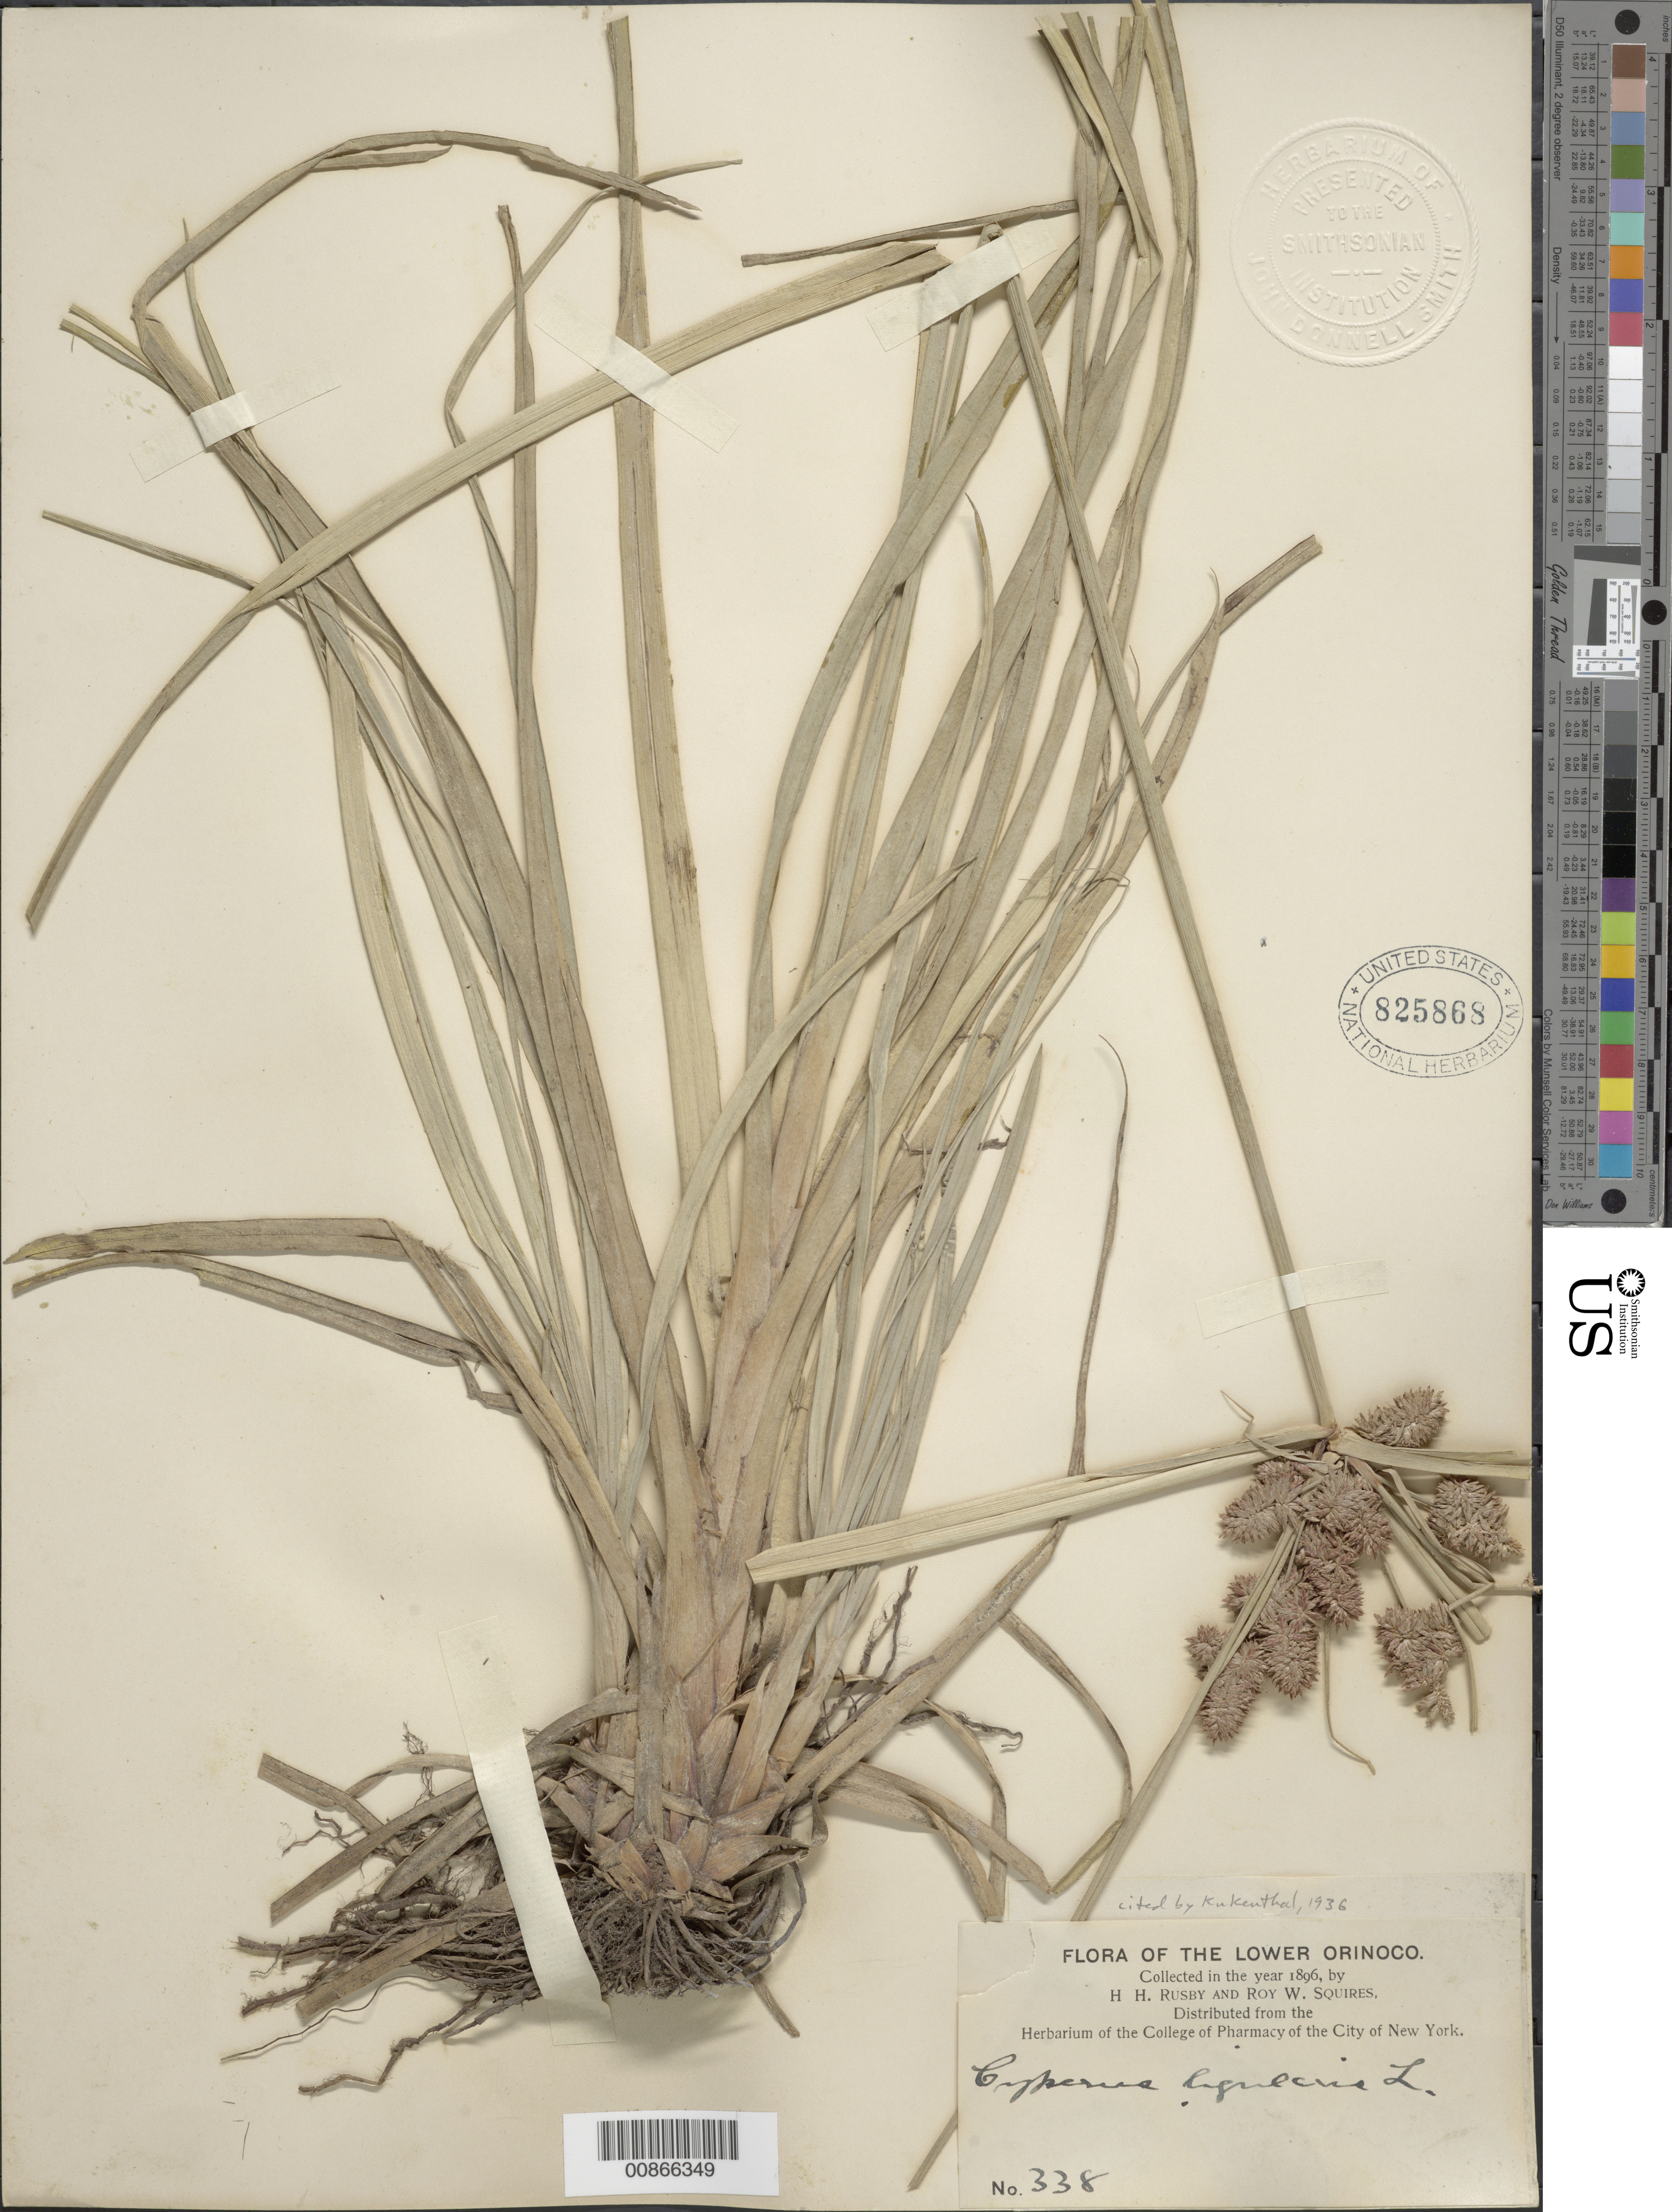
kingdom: Plantae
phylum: Tracheophyta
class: Liliopsida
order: Poales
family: Cyperaceae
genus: Cyperus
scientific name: Cyperus ligularis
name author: L.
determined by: Kükenthal, G.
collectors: H. H. Rusby & R. Squires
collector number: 338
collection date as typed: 1896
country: Venezuela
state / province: Delta Amacuro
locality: Lower Orinoco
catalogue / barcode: US 825868